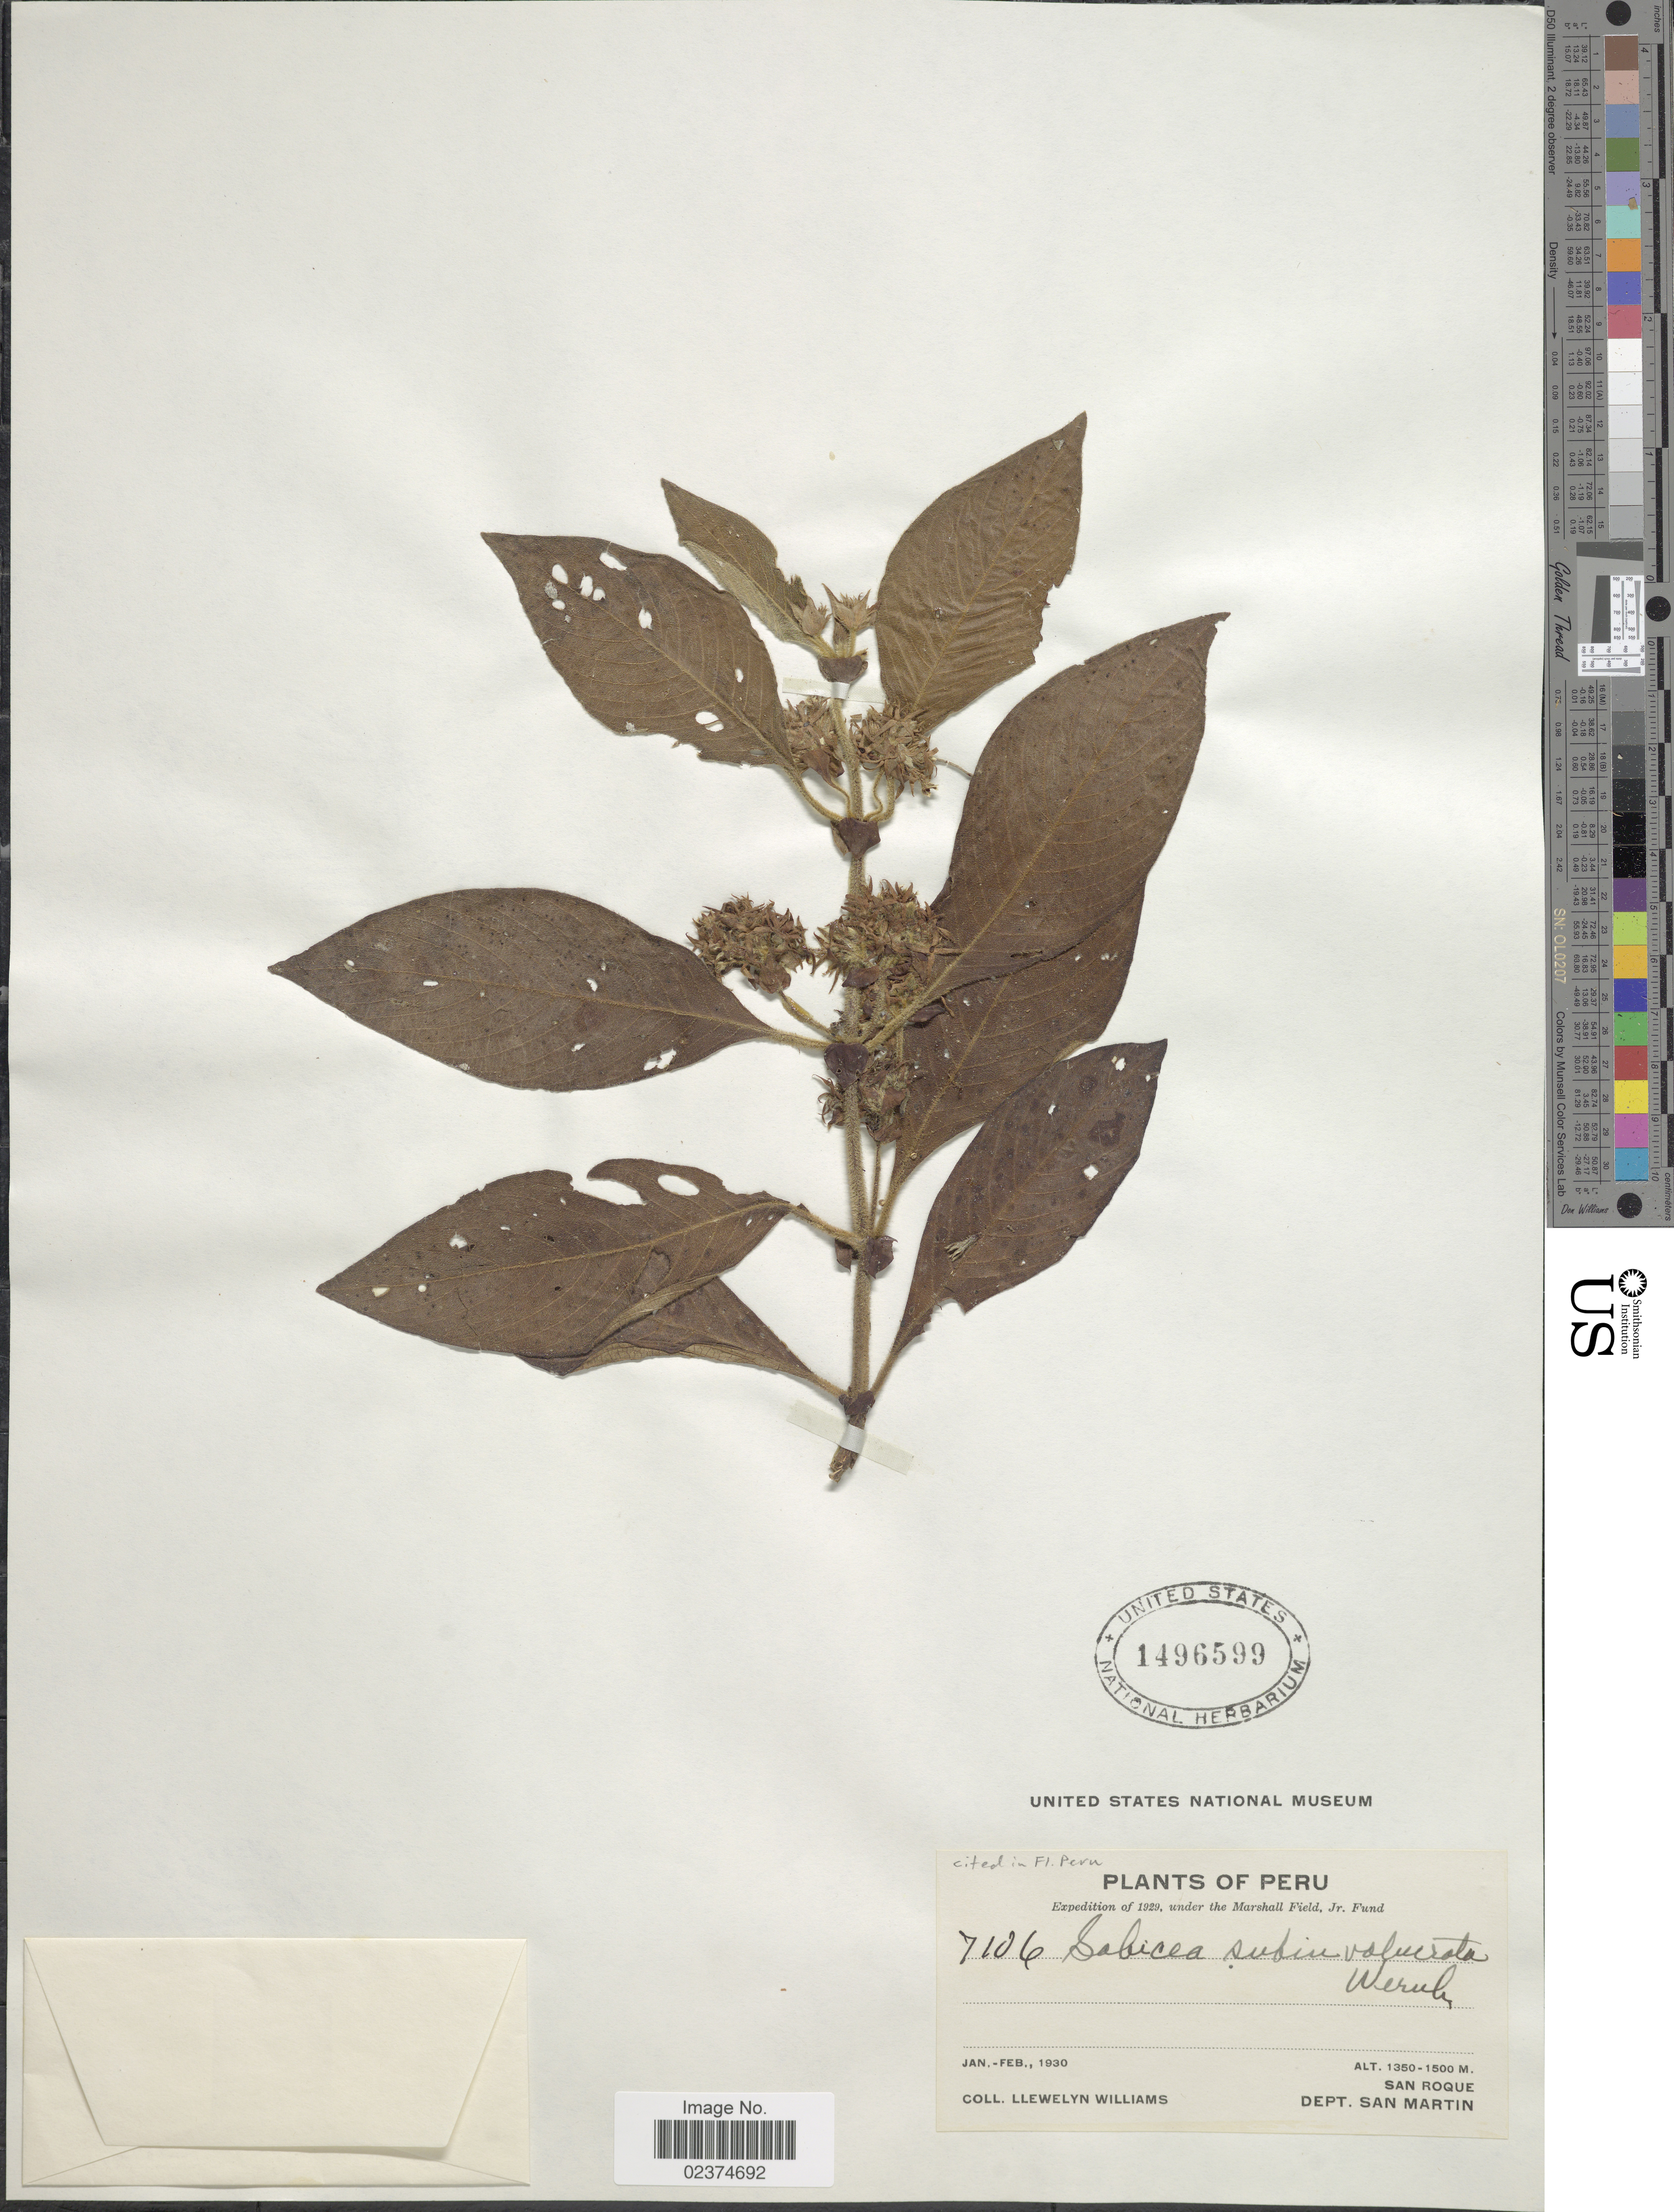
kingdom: Plantae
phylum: Tracheophyta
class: Magnoliopsida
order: Gentianales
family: Rubiaceae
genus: Sabicea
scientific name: Sabicea subinvolucrata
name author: Wernham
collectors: Ll. Williams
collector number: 7106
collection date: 1930-01/1930-02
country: Peru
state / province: San Martín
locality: San Roque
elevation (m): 1350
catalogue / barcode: US 1496599